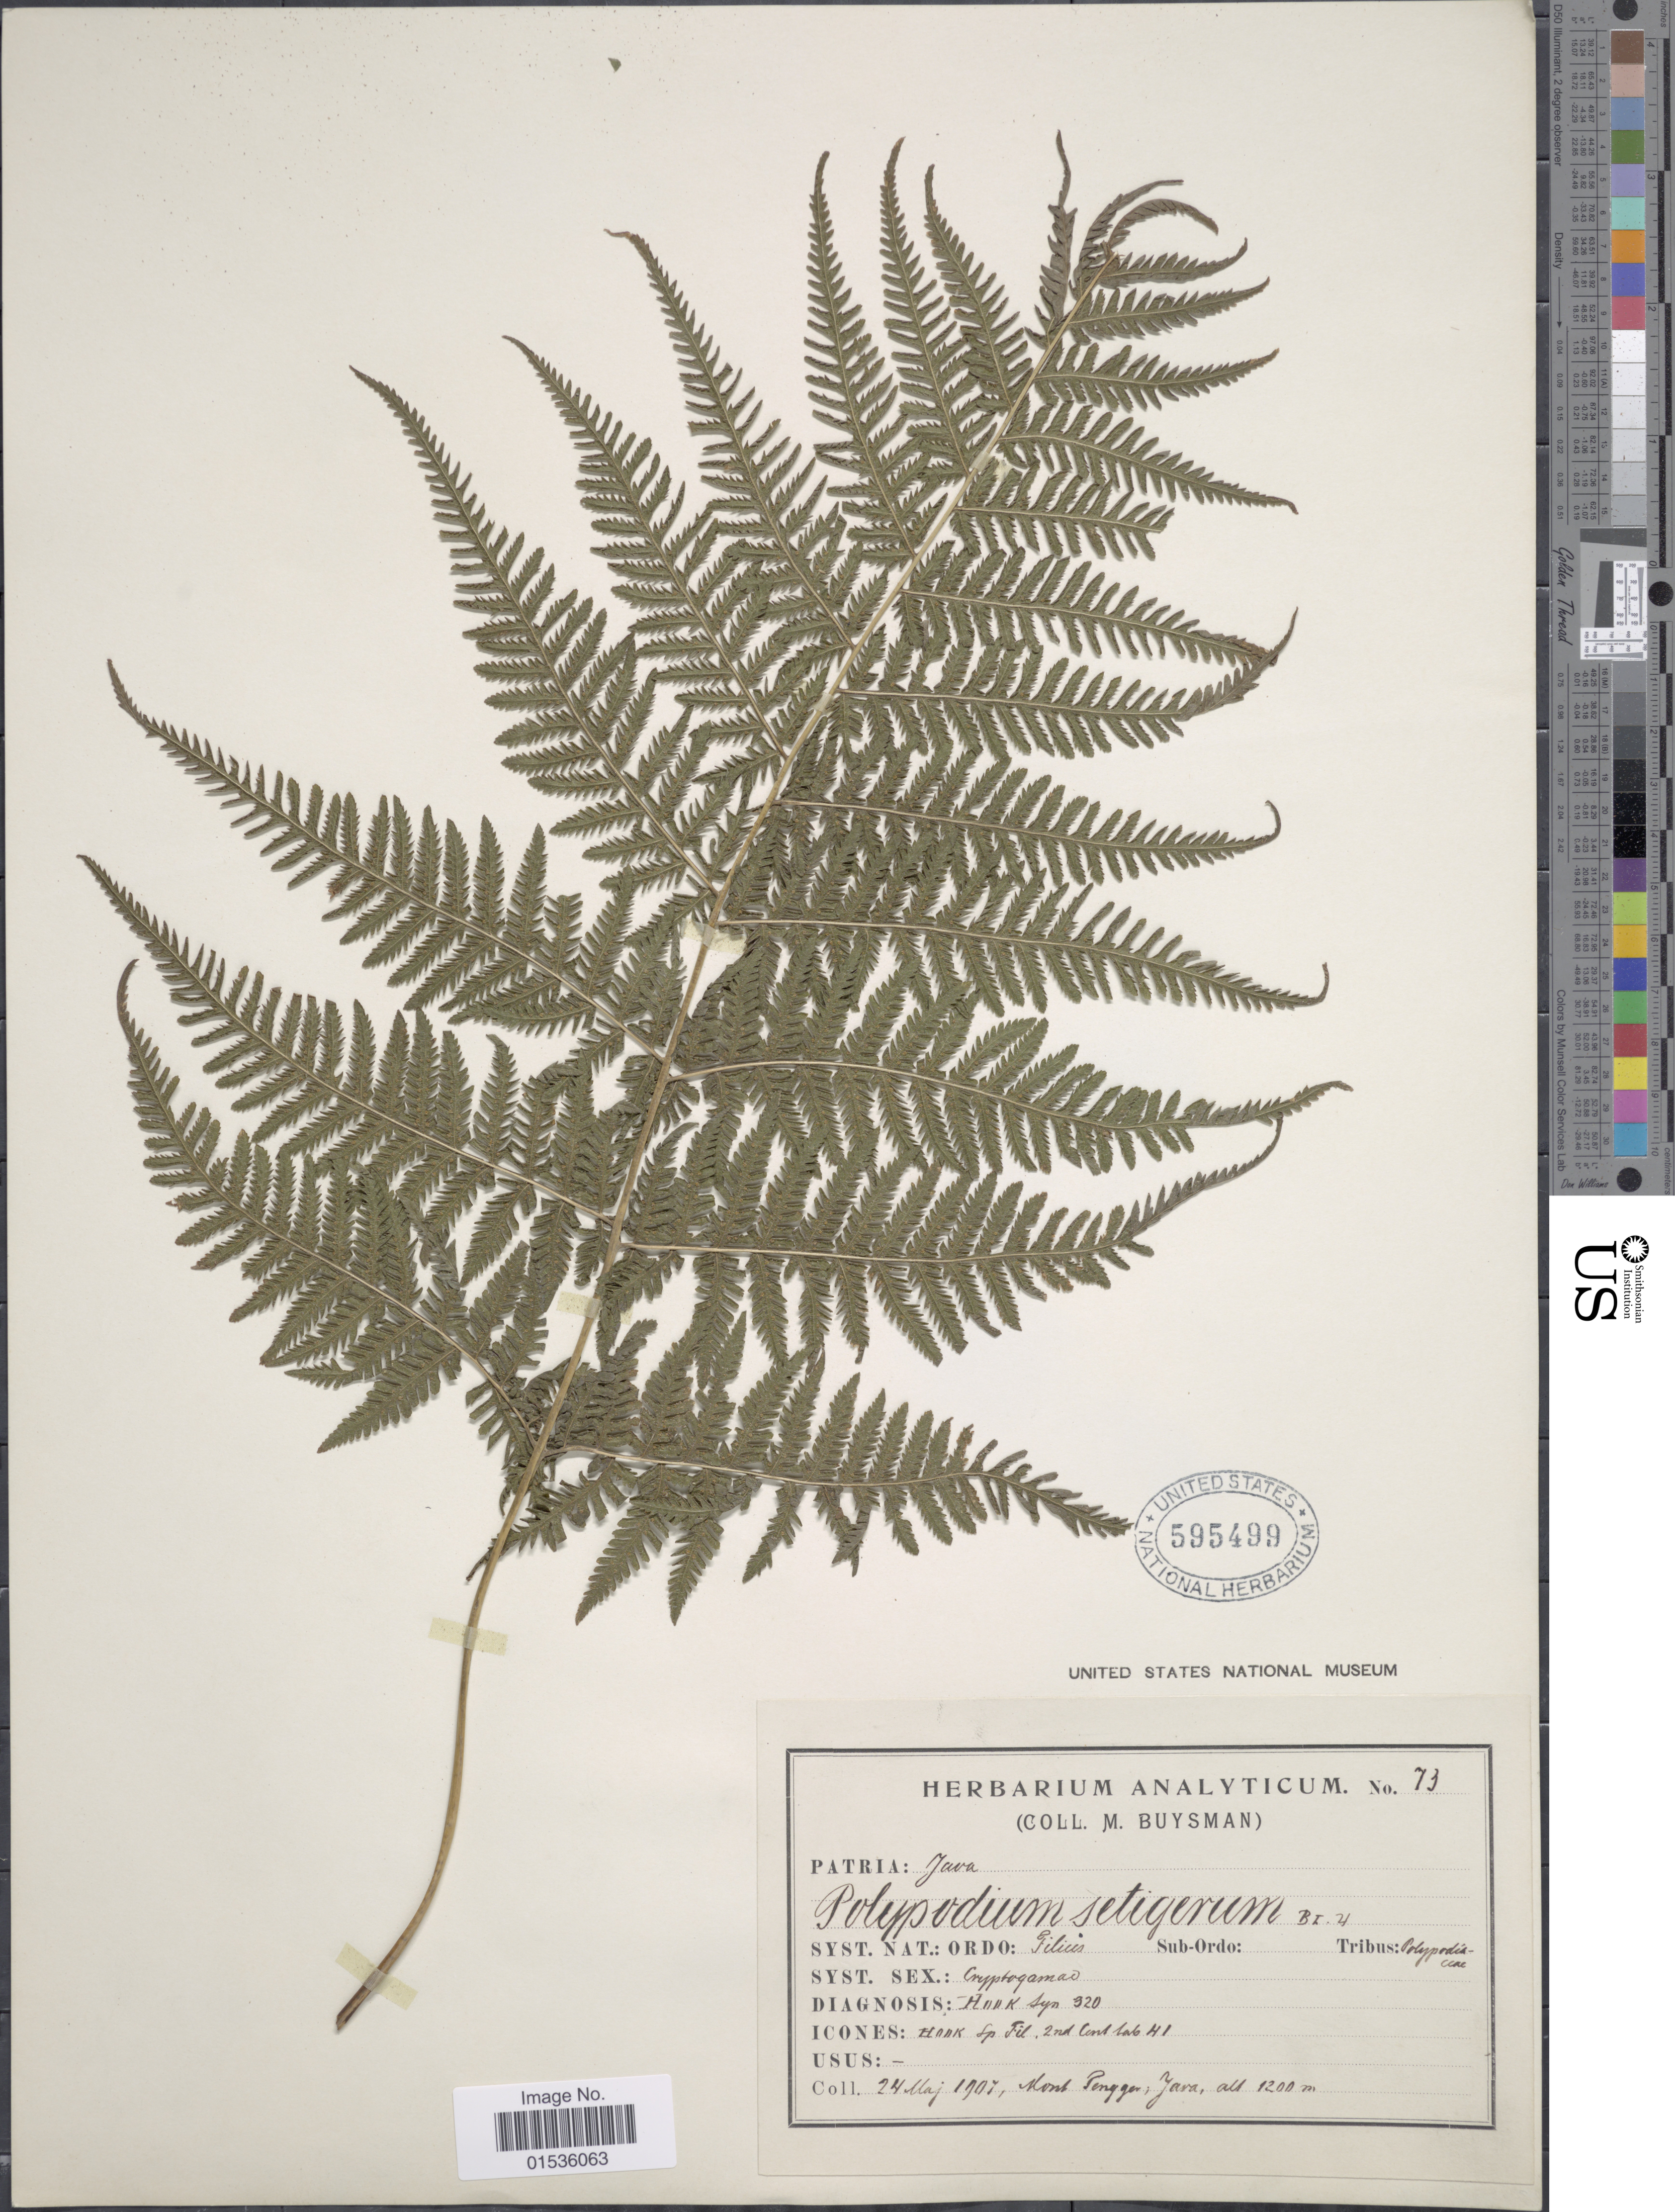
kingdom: Plantae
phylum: Tracheophyta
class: Polypodiopsida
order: Polypodiales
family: Thelypteridaceae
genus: Macrothelypteris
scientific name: Macrothelypteris torresiana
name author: (Gaudich.) Ching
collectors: M. Buysman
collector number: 73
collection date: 1907-05-24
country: Indonesia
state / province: Java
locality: Java, Mont Pengger.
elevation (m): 1200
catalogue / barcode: US 595499